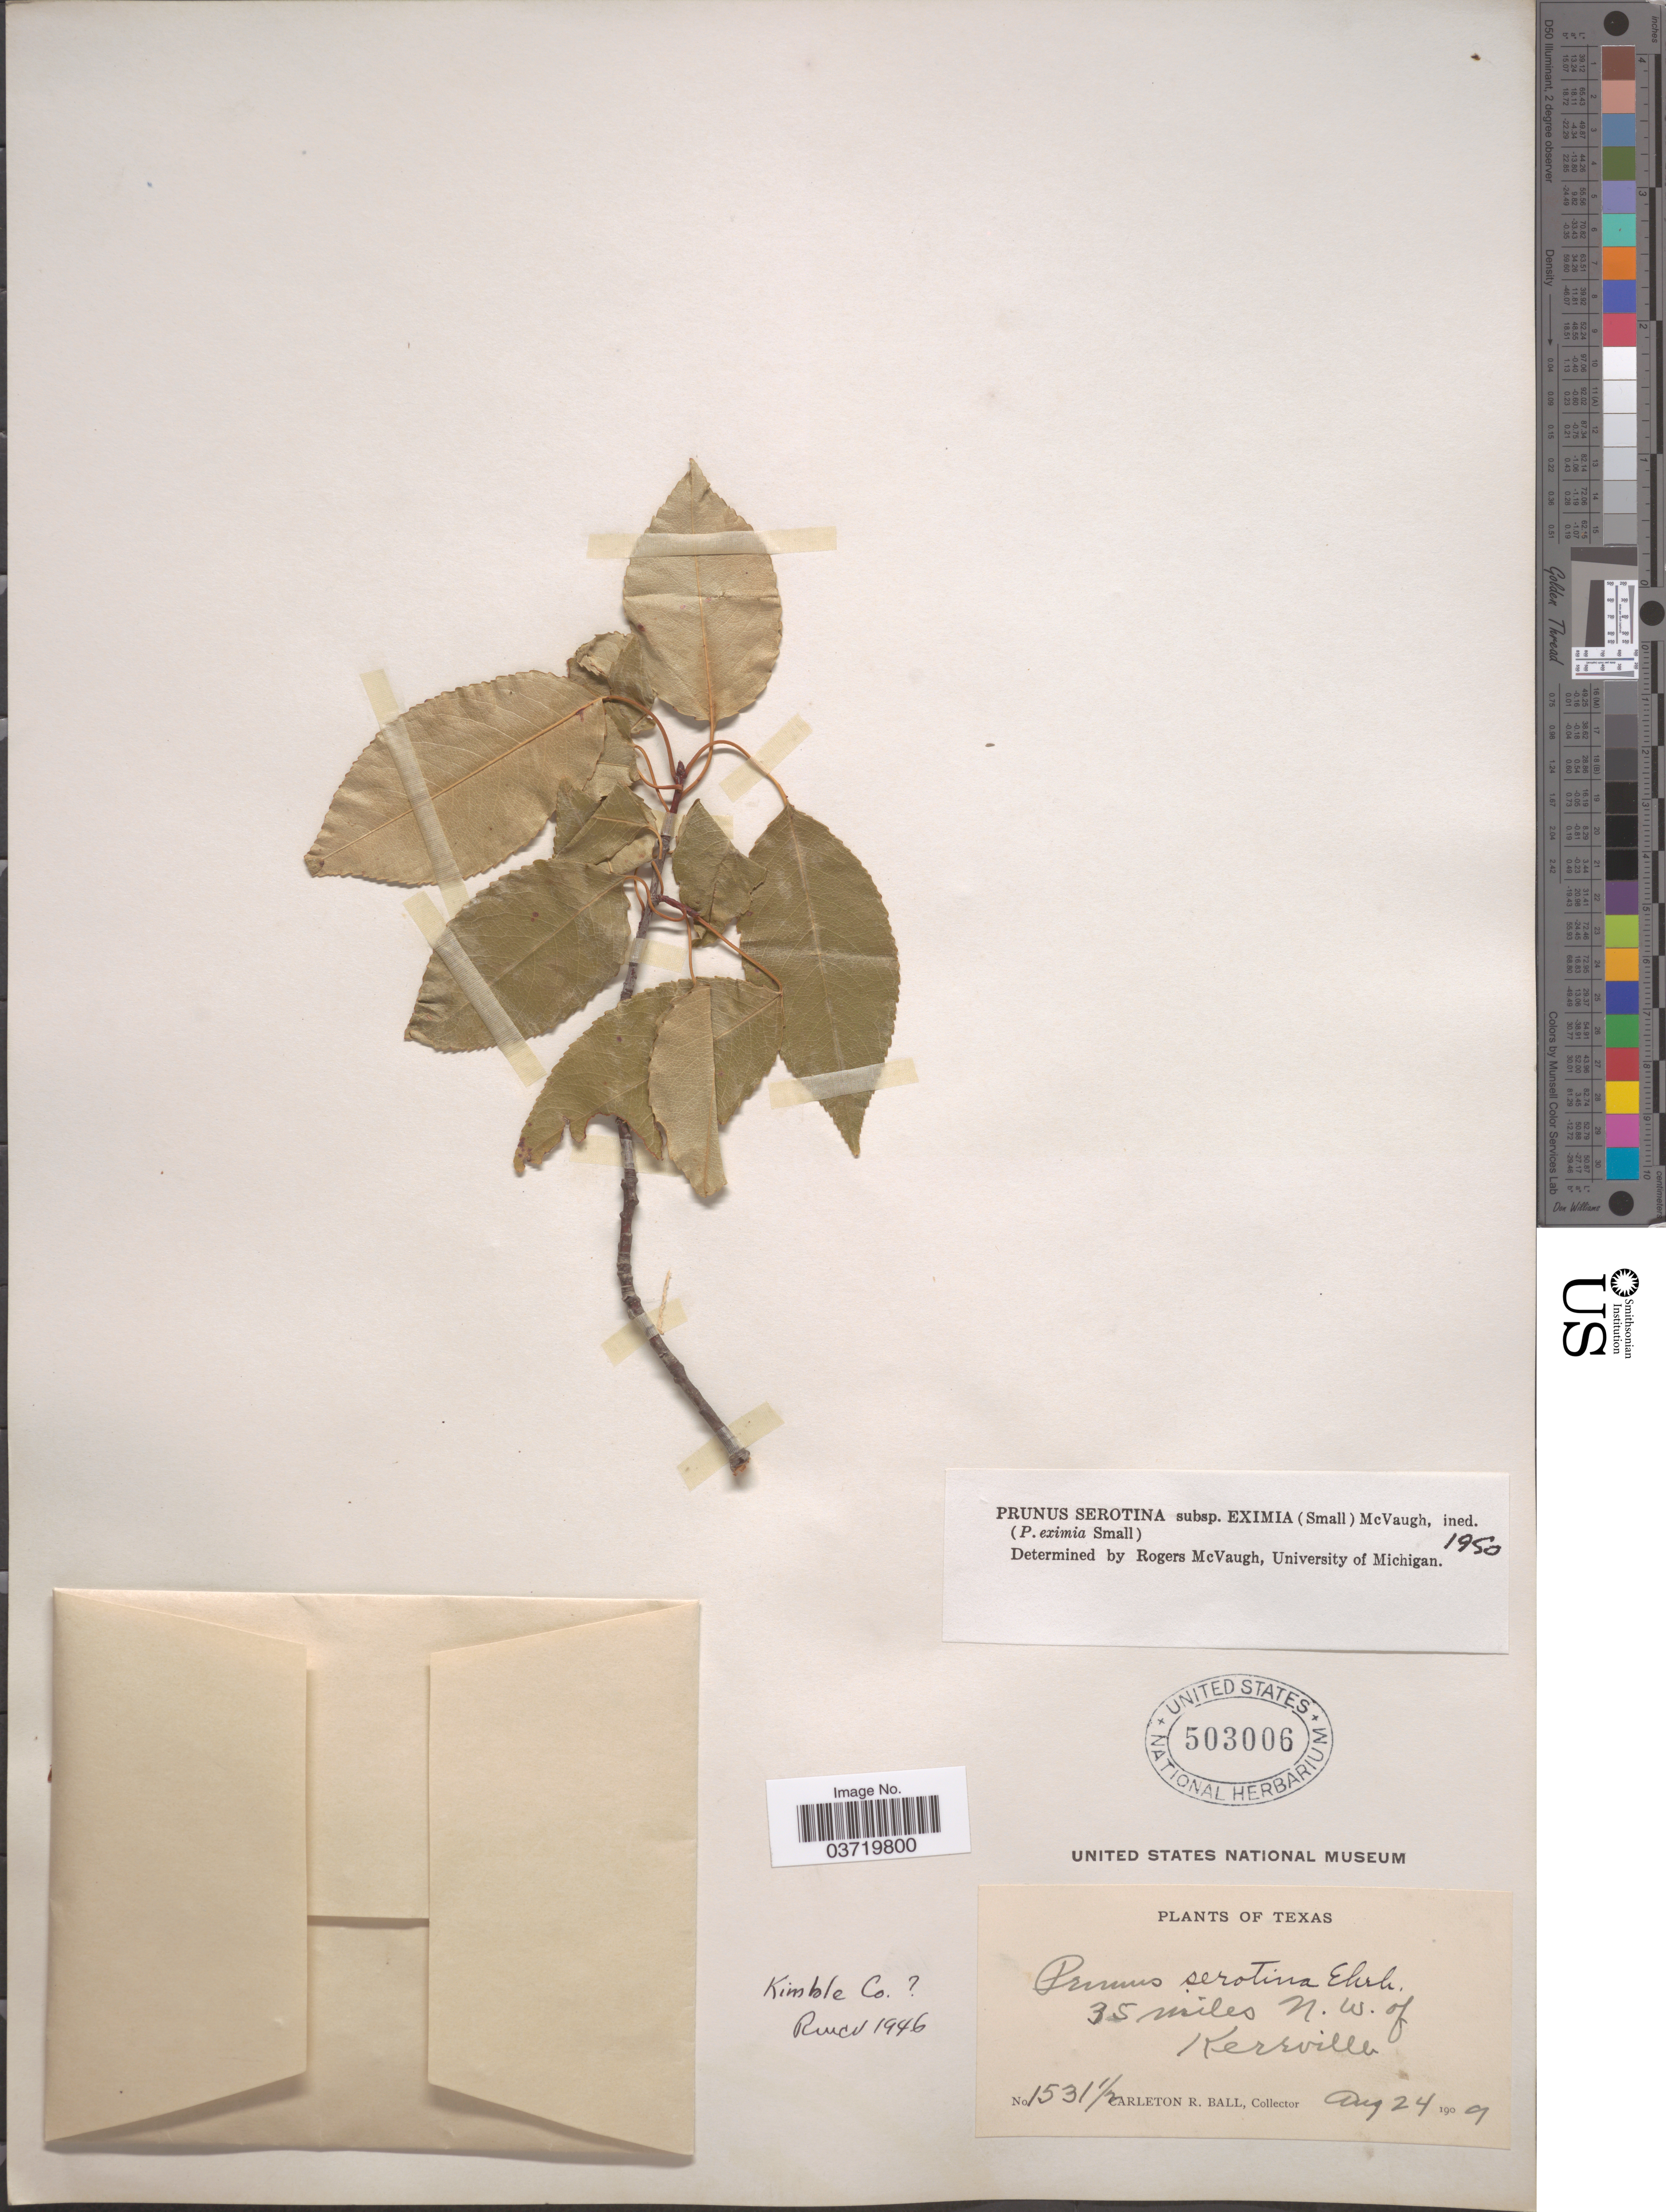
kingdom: Plantae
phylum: Tracheophyta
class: Magnoliopsida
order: Rosales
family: Rosaceae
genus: Prunus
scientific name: Prunus serotina var. serotina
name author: Ehrh.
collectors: C. R. Ball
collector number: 1531½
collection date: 1901-08-24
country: United States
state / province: Texas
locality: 35 miles N. W. of Kerrville. Kimble Co.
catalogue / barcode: US 503006